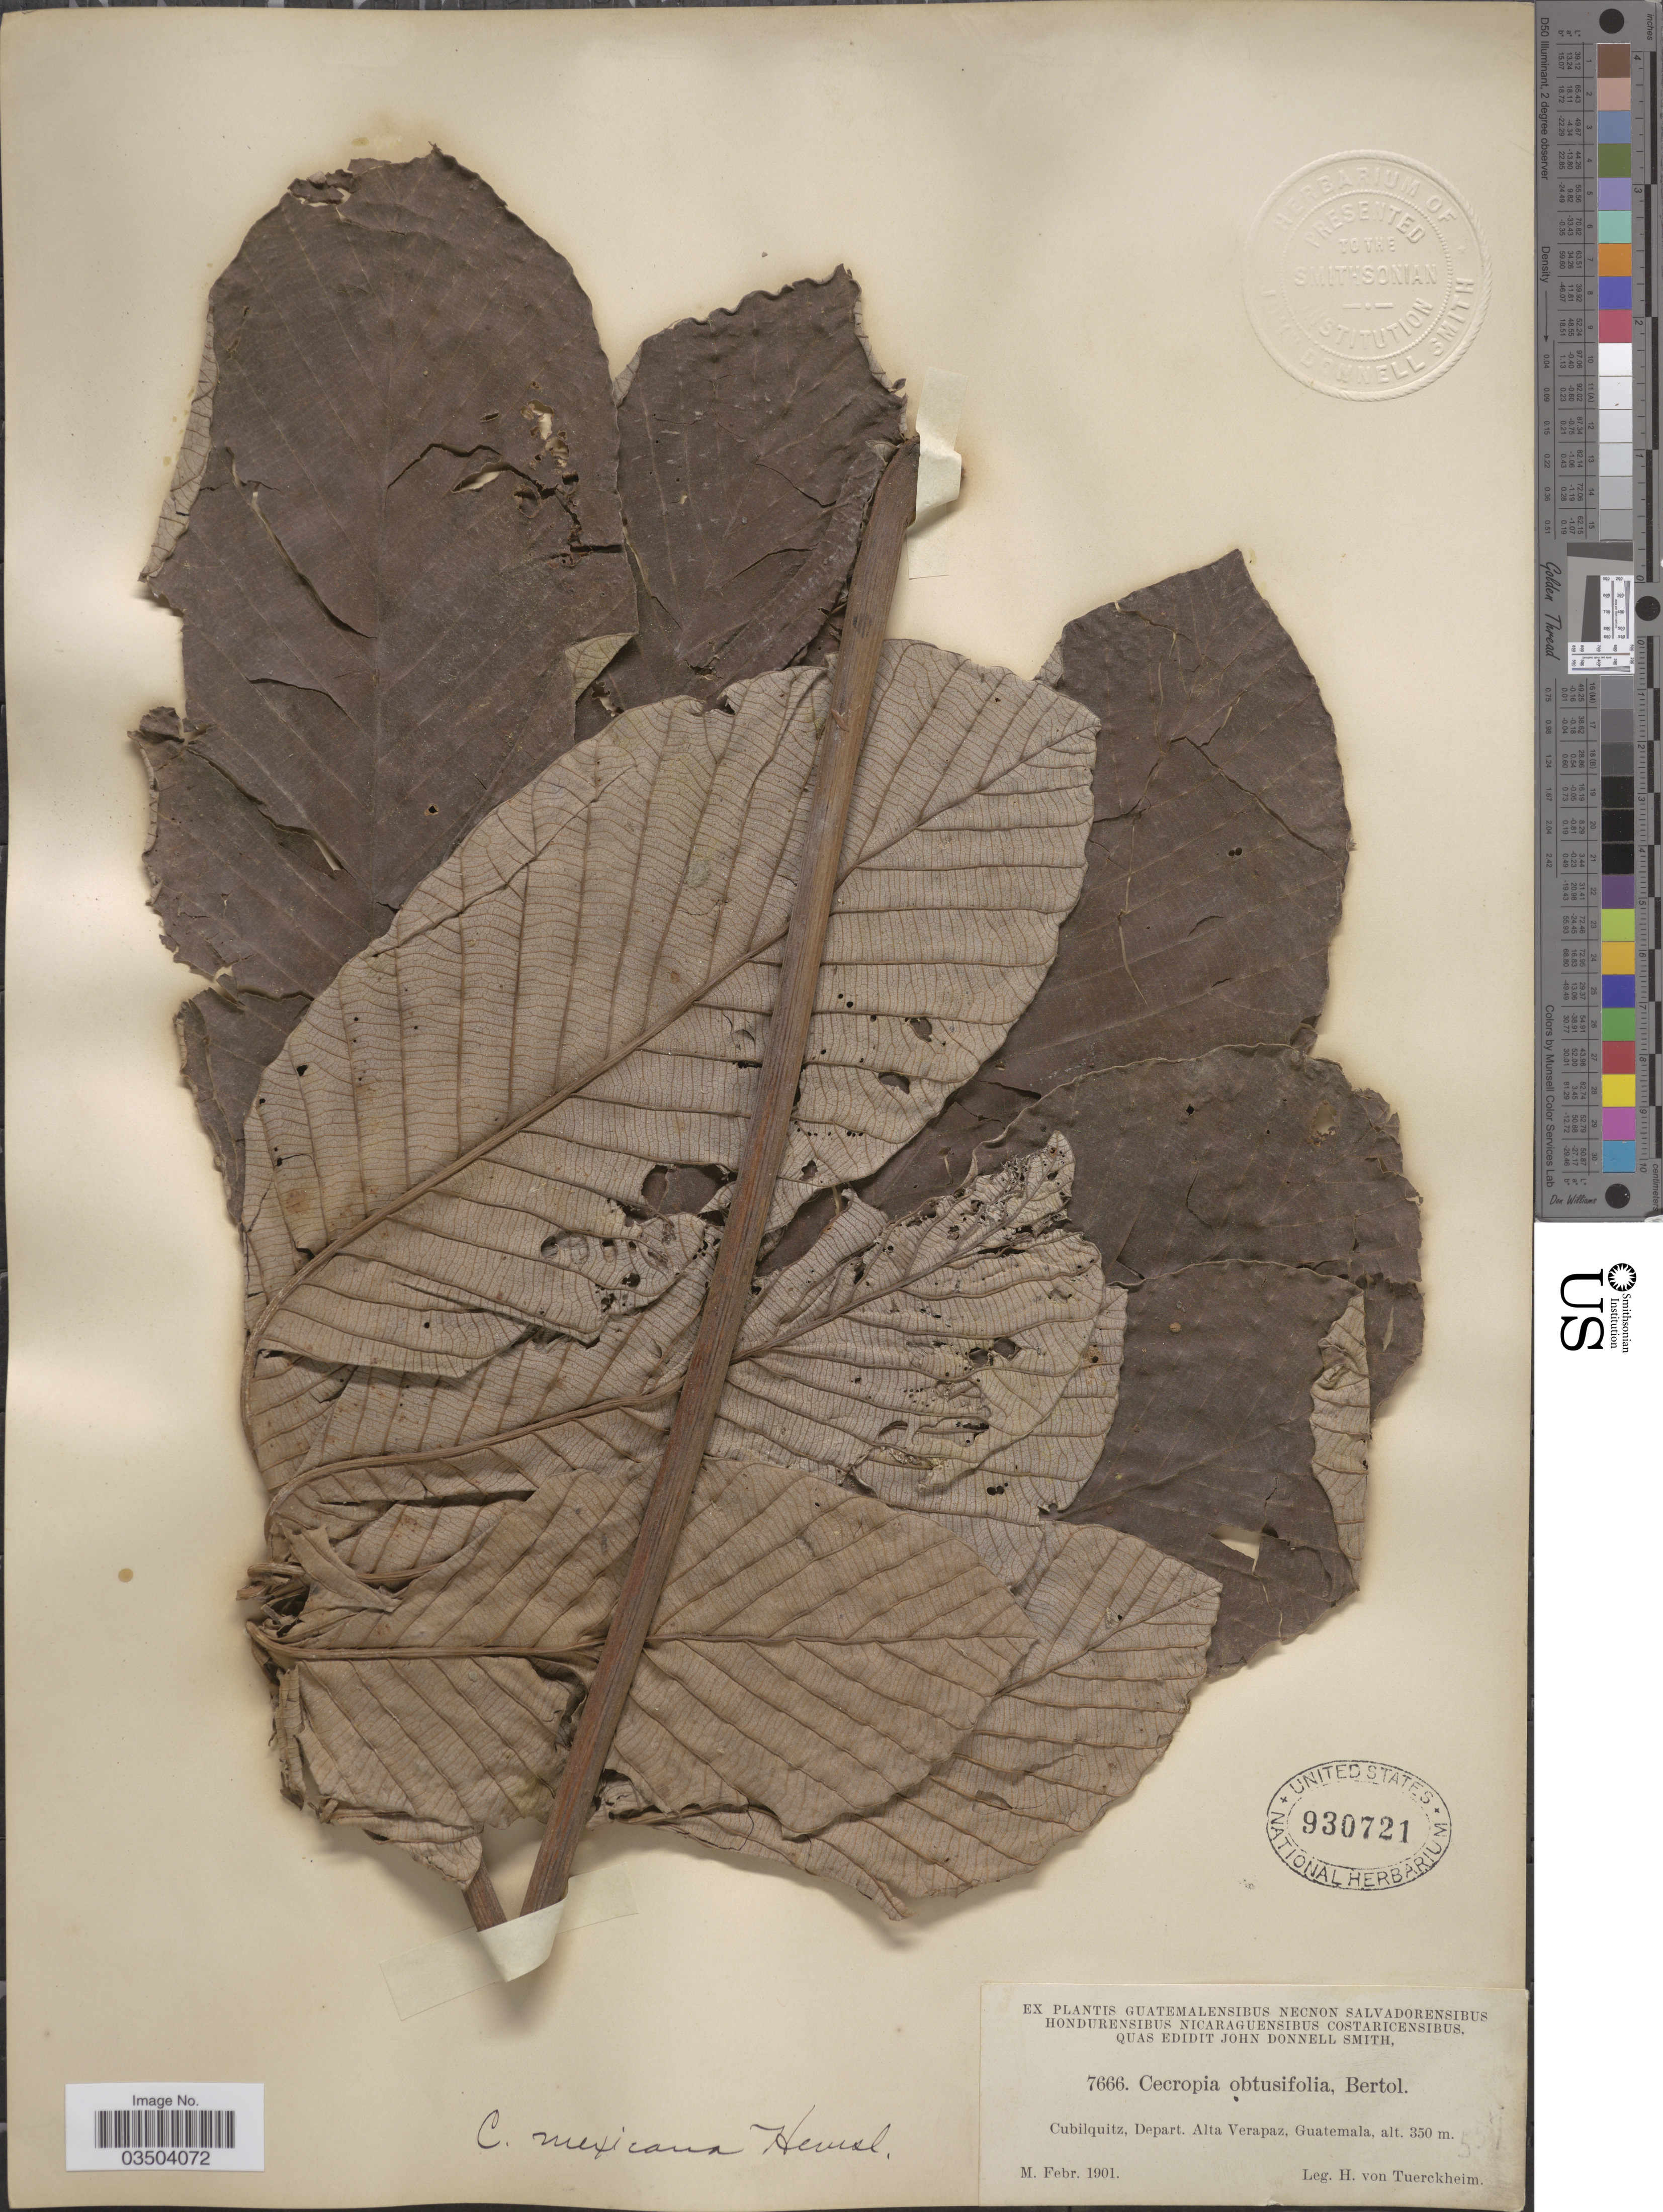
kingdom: Plantae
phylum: Tracheophyta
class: Magnoliopsida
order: Rosales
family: Urticaceae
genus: Cecropia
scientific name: Cecropia obtusifolia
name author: Bertol.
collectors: H. von Türckheim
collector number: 7666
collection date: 1901-02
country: Guatemala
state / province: Alta Verapaz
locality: Cubilquitz, Depart. Alta Verapaz.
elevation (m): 350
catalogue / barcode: US 930721